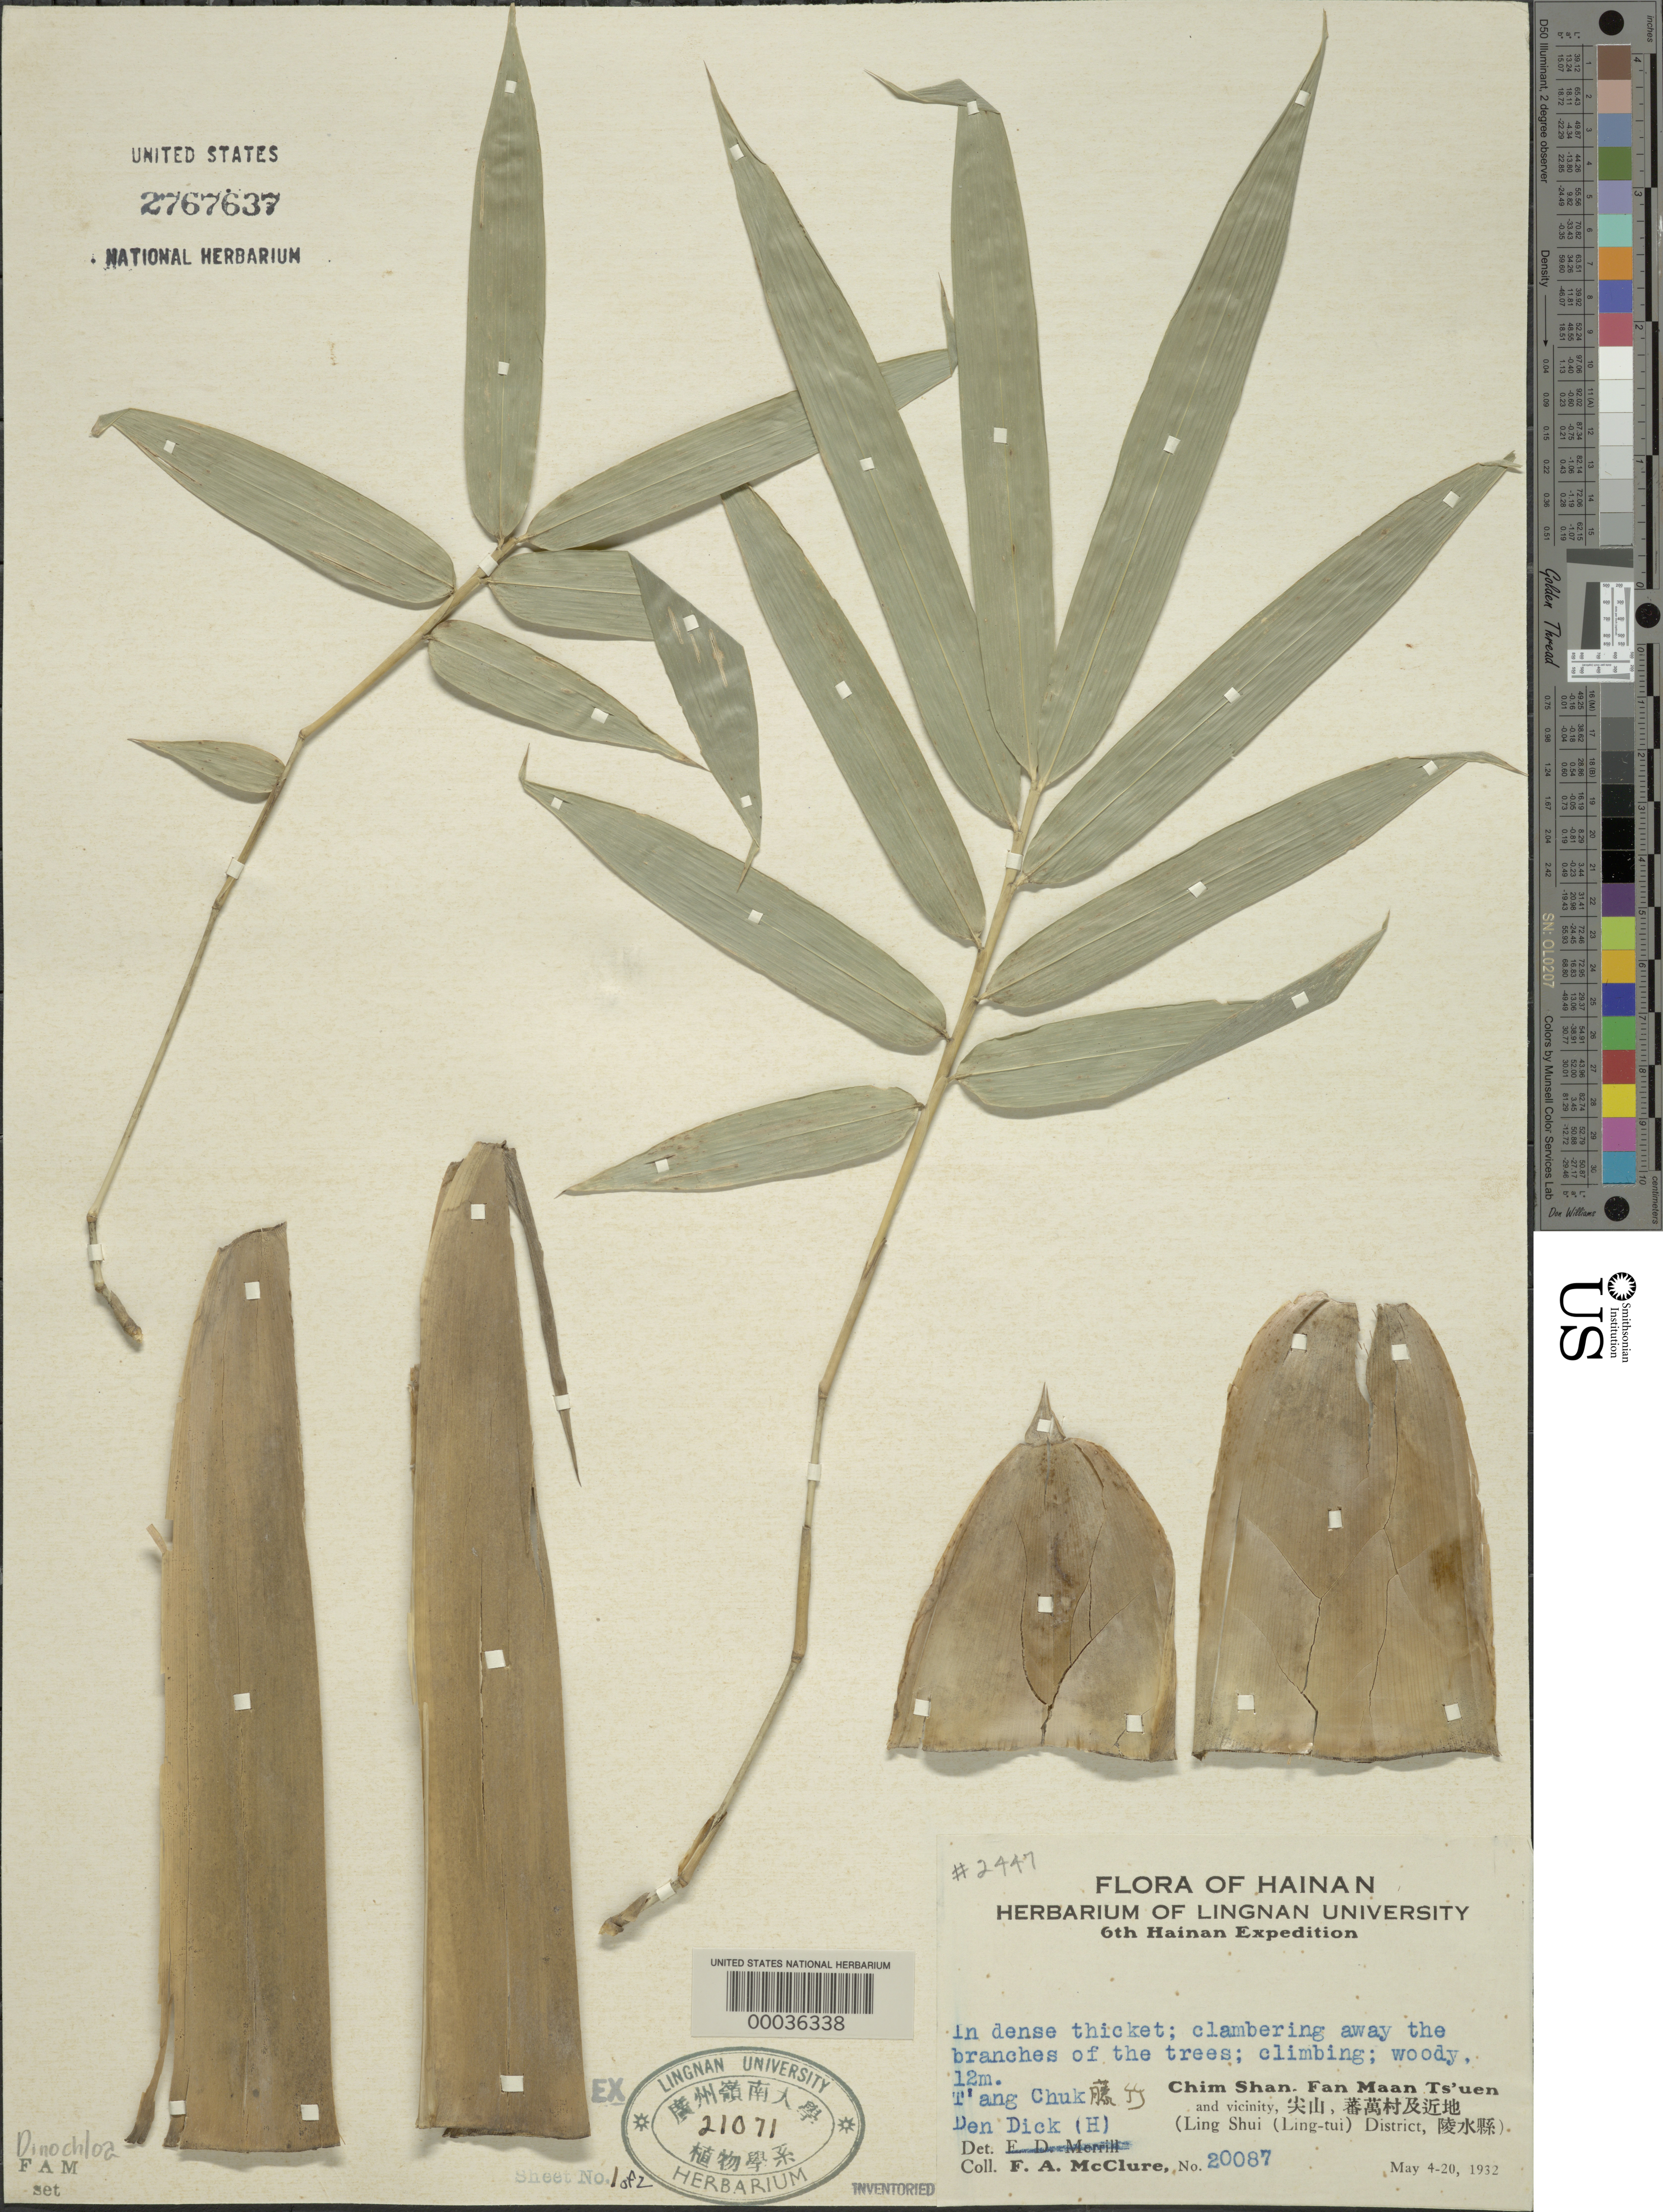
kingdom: Plantae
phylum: Tracheophyta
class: Liliopsida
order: Poales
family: Poaceae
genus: Dinochloa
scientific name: Dinochloa sp.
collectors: F. A. McClure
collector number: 20087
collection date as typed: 04 May 1932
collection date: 1932-05-04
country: China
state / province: Hainan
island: Hainan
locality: Ling shui, chim shan, fan maan ts'uen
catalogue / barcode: US 2767637